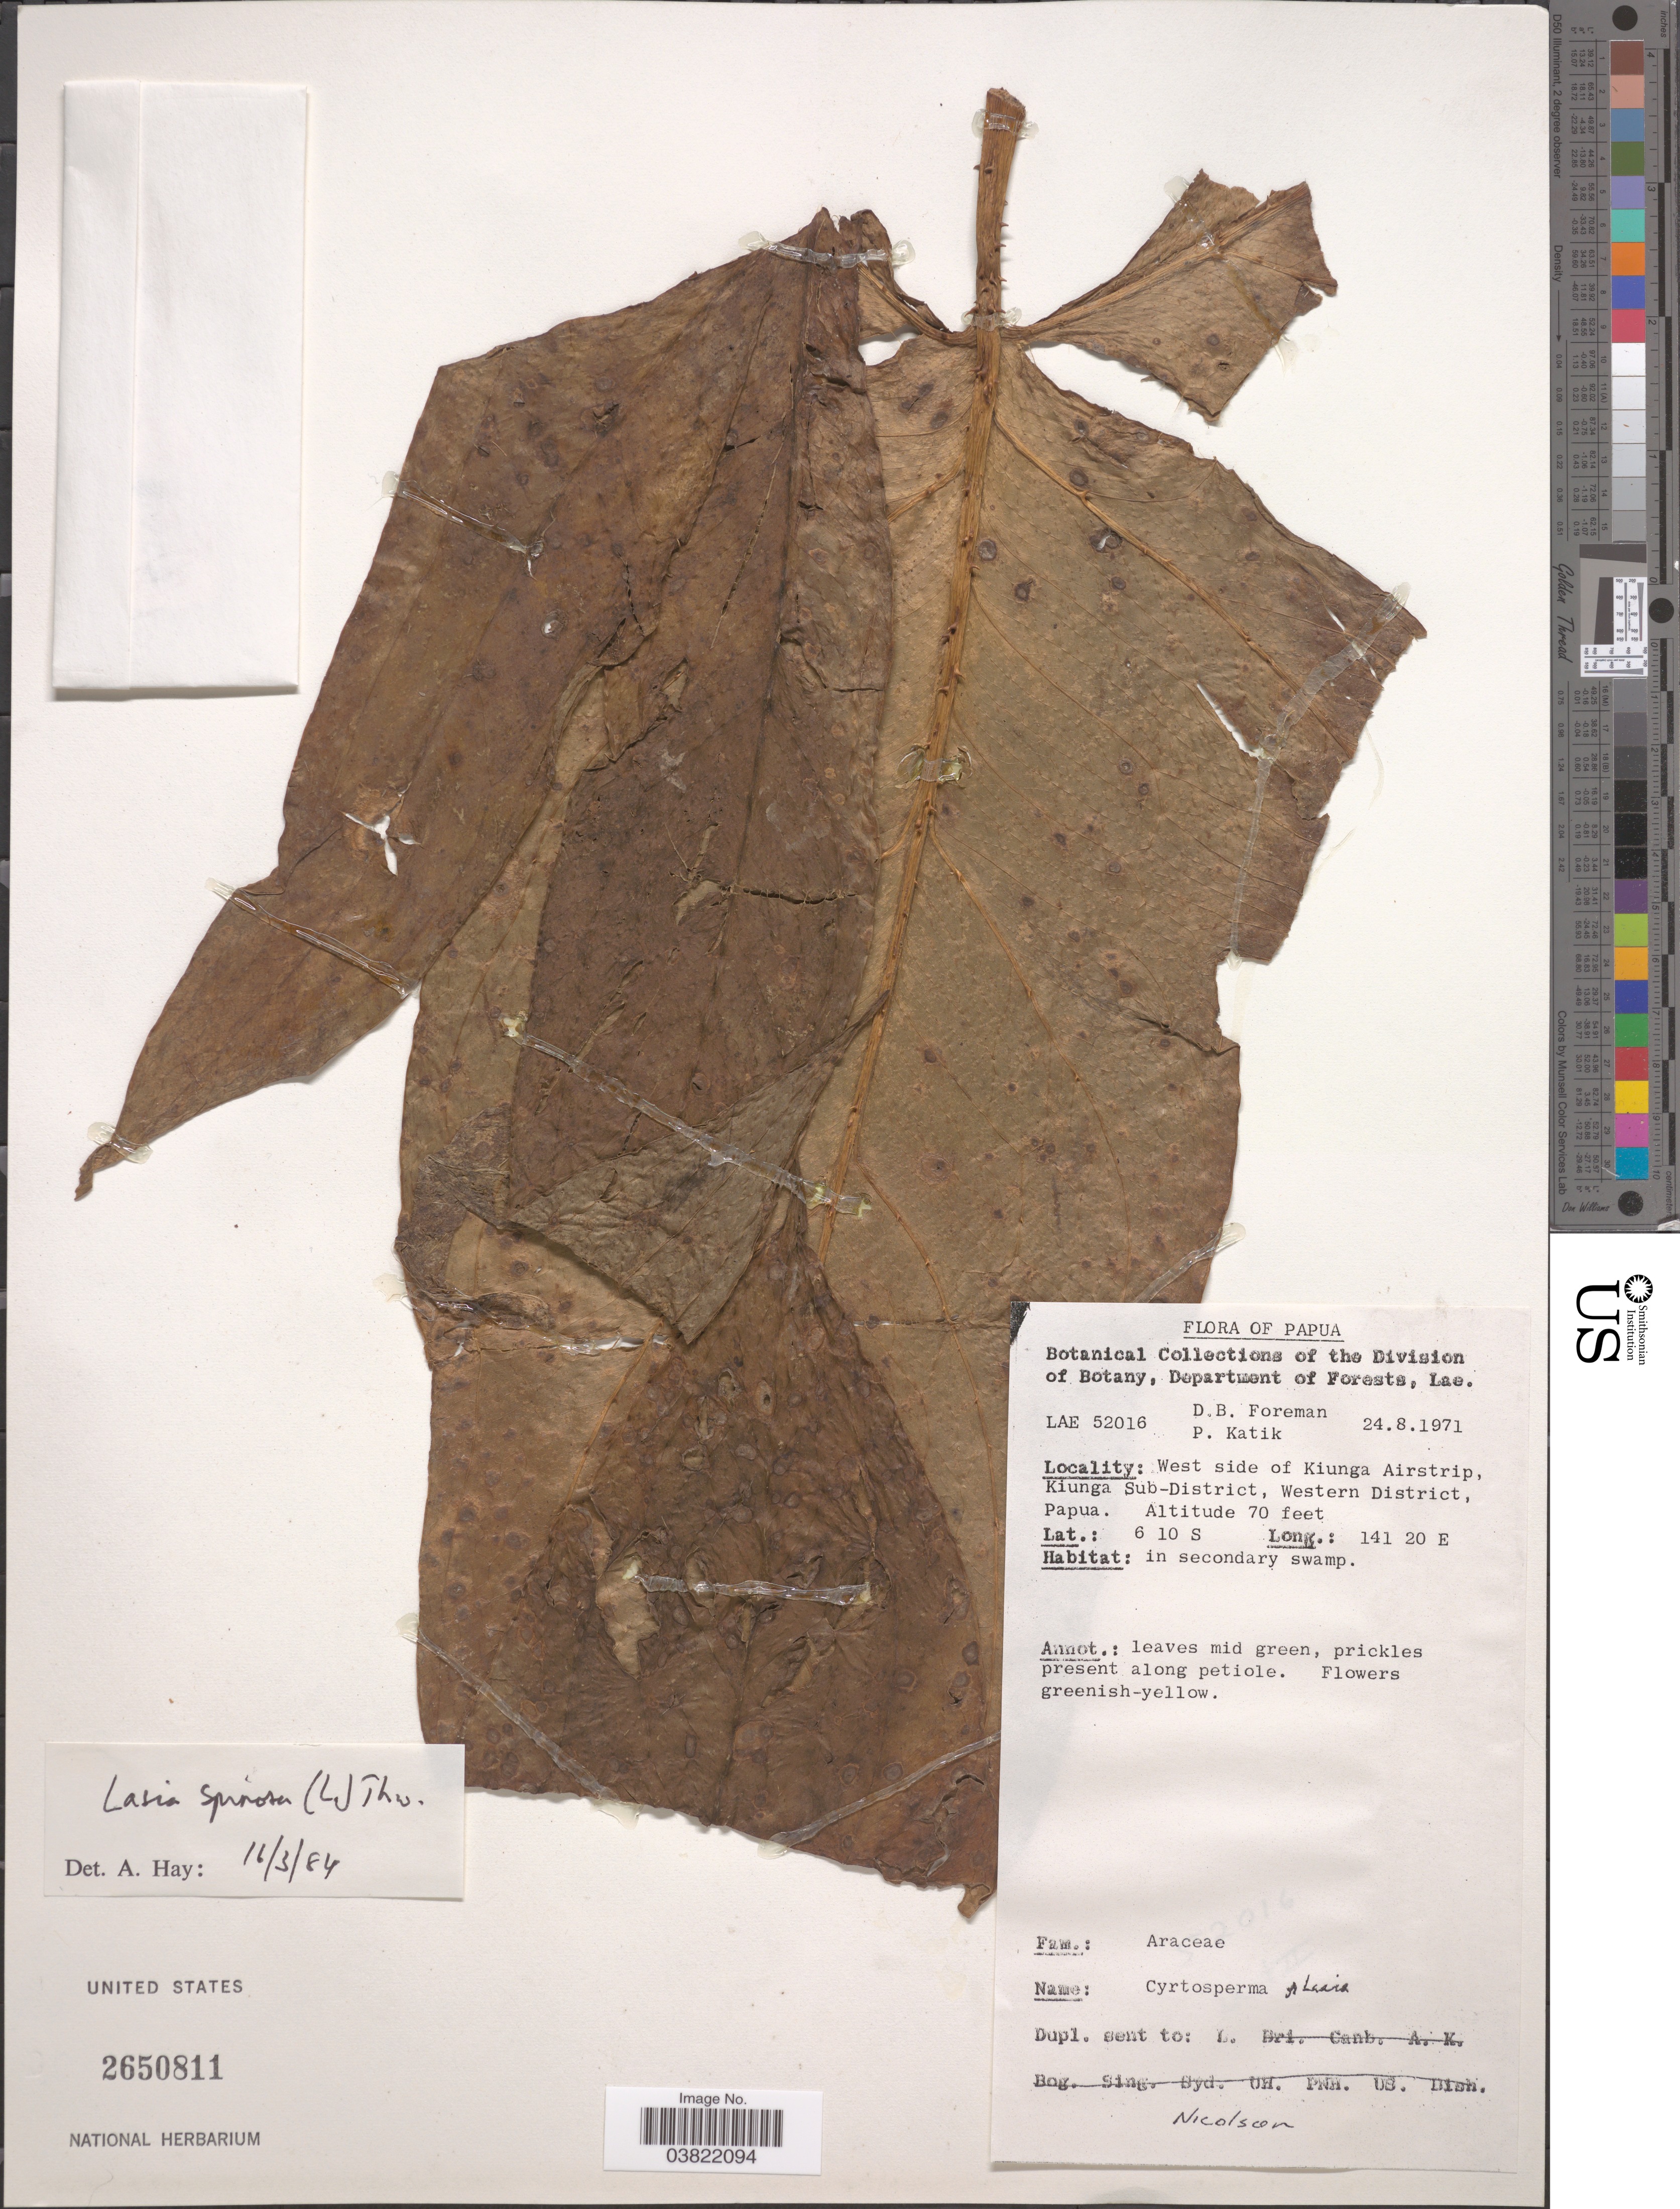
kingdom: Plantae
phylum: Tracheophyta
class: Liliopsida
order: Alismatales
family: Araceae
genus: Lasia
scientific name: Lasia spinosa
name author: (L.) Thwaites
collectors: D. Foreman & P. Katik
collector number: LAE52016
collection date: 1971-08-24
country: Papua New Guinea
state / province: Manus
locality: Papua. West side of Kiunga Airstrip, Kiunga Sub-District, Western District, Papua.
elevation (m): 21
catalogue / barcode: US 2650811